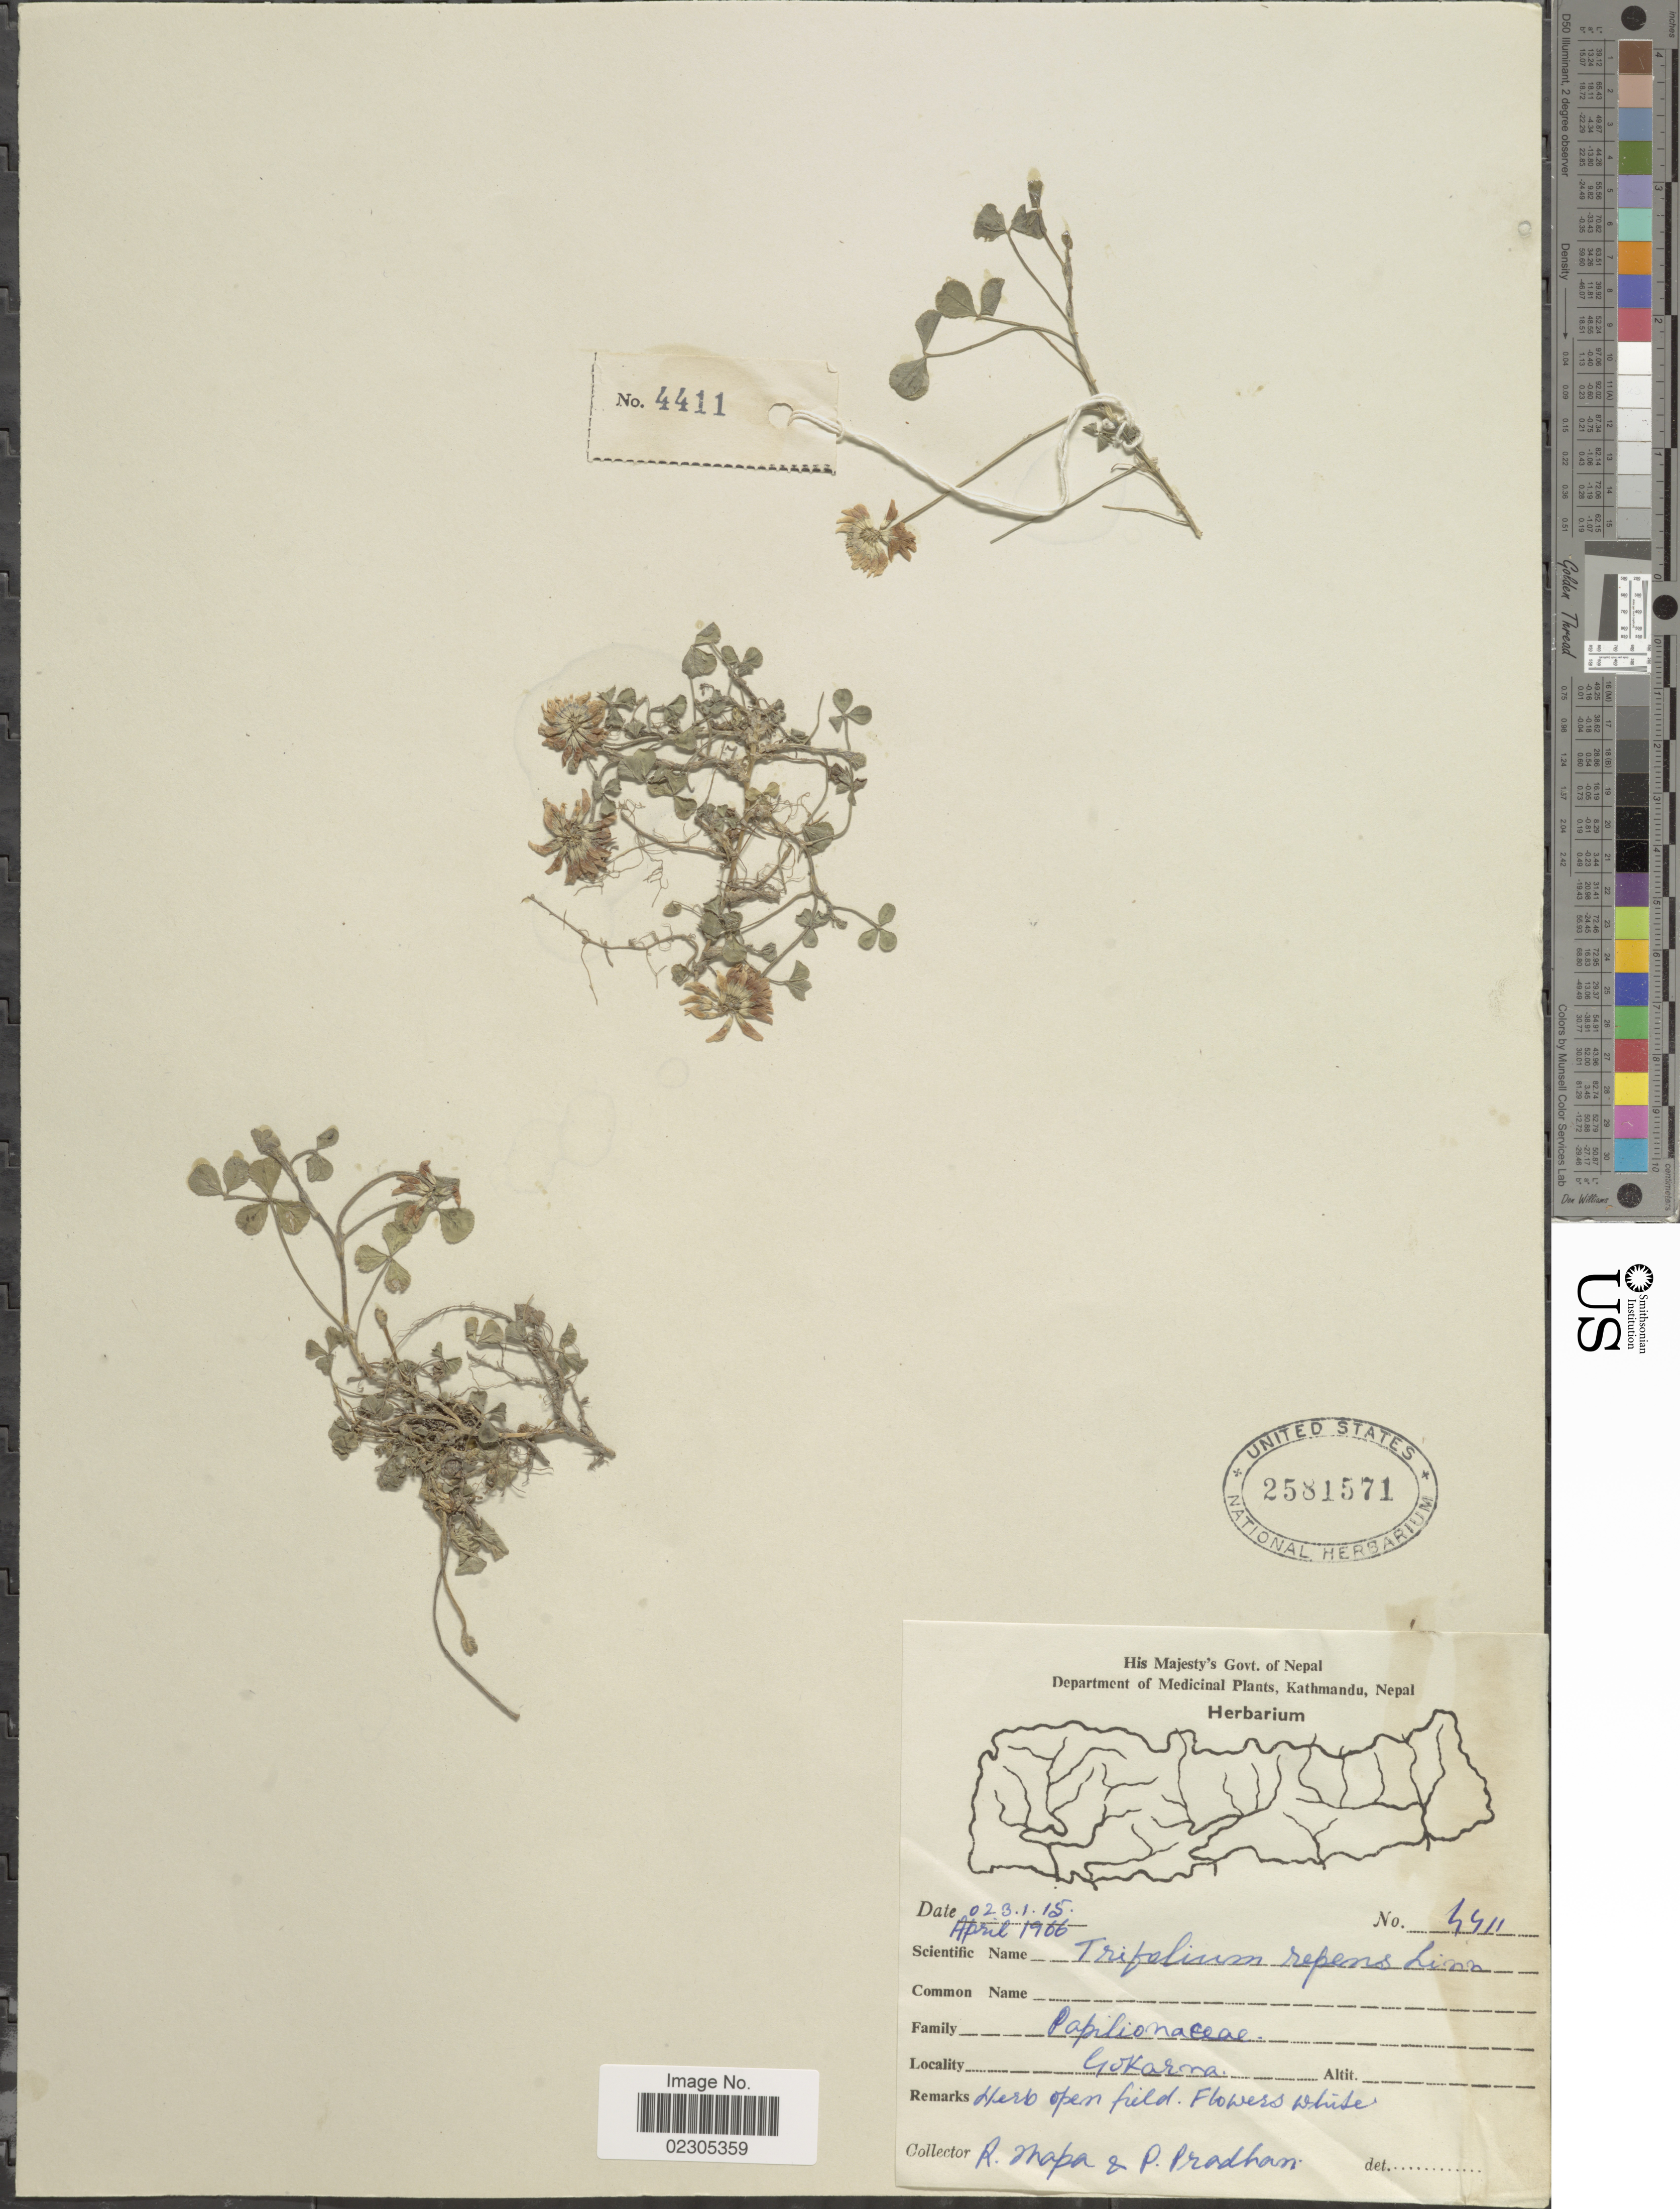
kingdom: Plantae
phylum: Tracheophyta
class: Magnoliopsida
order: Fabales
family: Fabaceae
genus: Trifolium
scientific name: Trifolium repens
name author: L.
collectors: R. Thapa & P. Pradhan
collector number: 4411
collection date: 1966-04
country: Nepal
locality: Gokarna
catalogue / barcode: US 2581571